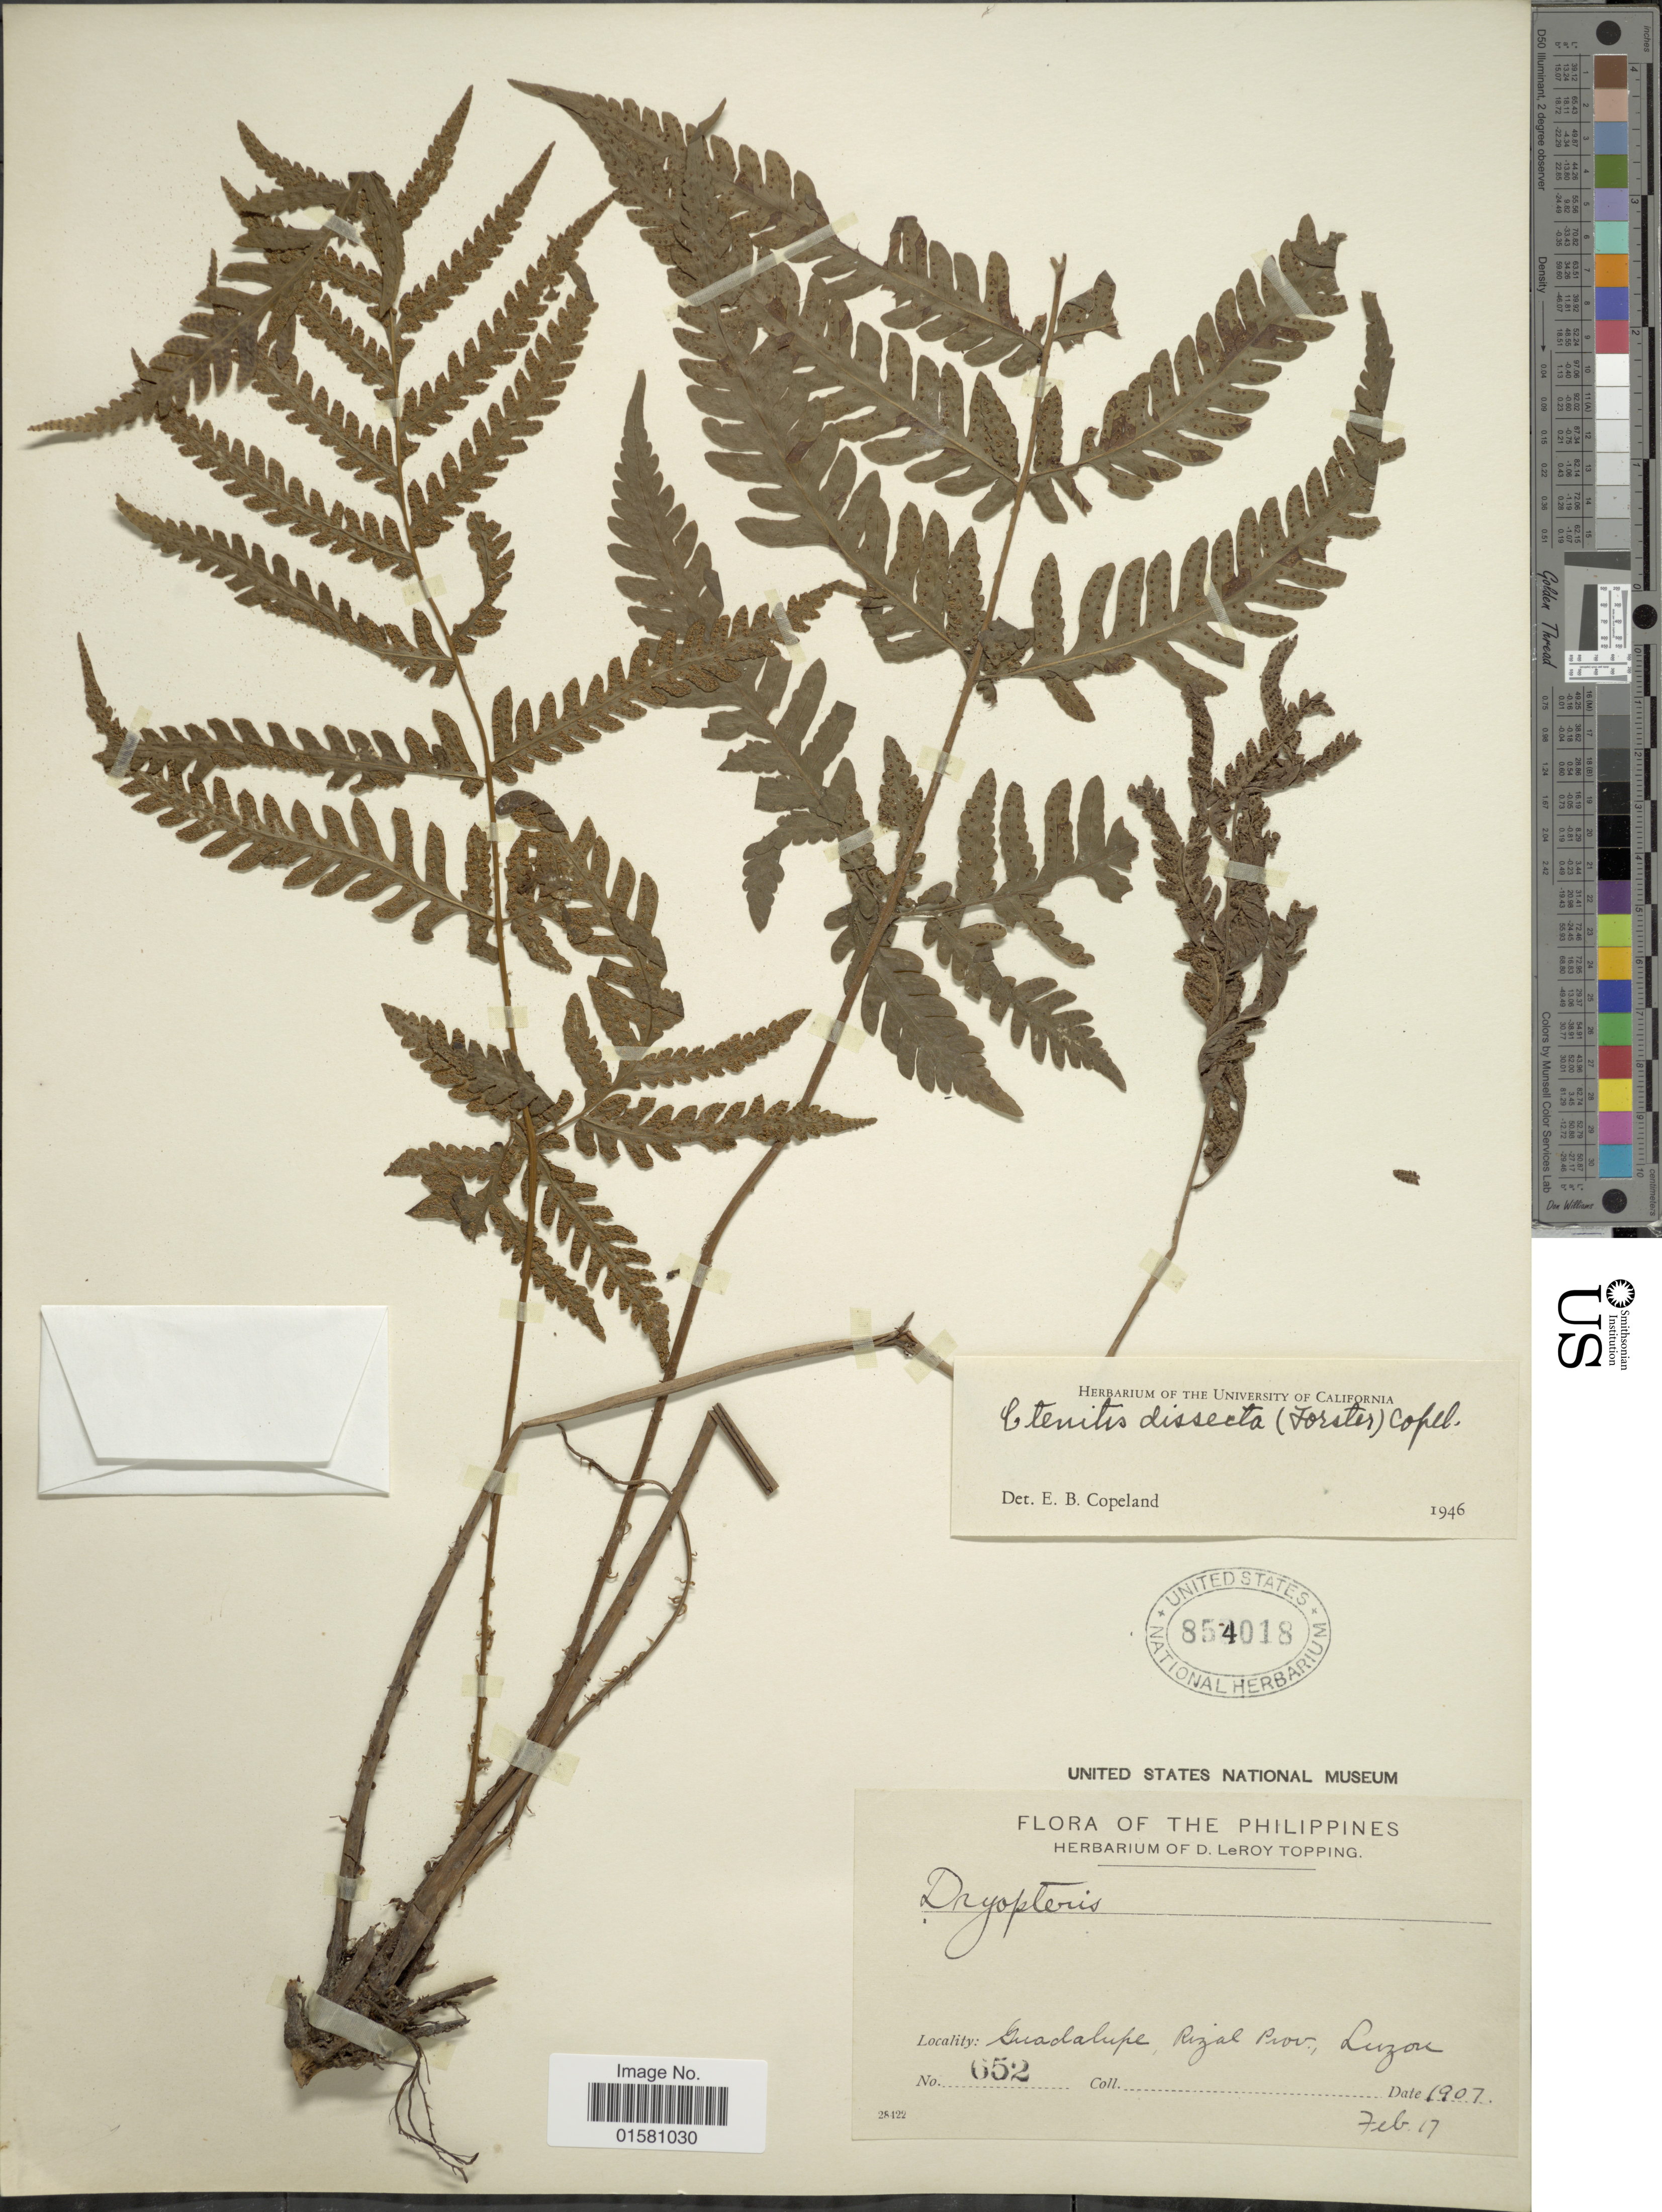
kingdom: Plantae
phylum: Tracheophyta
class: Polypodiopsida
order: Polypodiales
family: Tectariaceae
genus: Tectaria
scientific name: Tectaria dissecta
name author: (G. Forst.) Lellinger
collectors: D. L. Topping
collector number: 652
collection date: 1907-02-17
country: Philippines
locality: Guadalope, Rizal Prov., Luzon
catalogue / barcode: US 854018